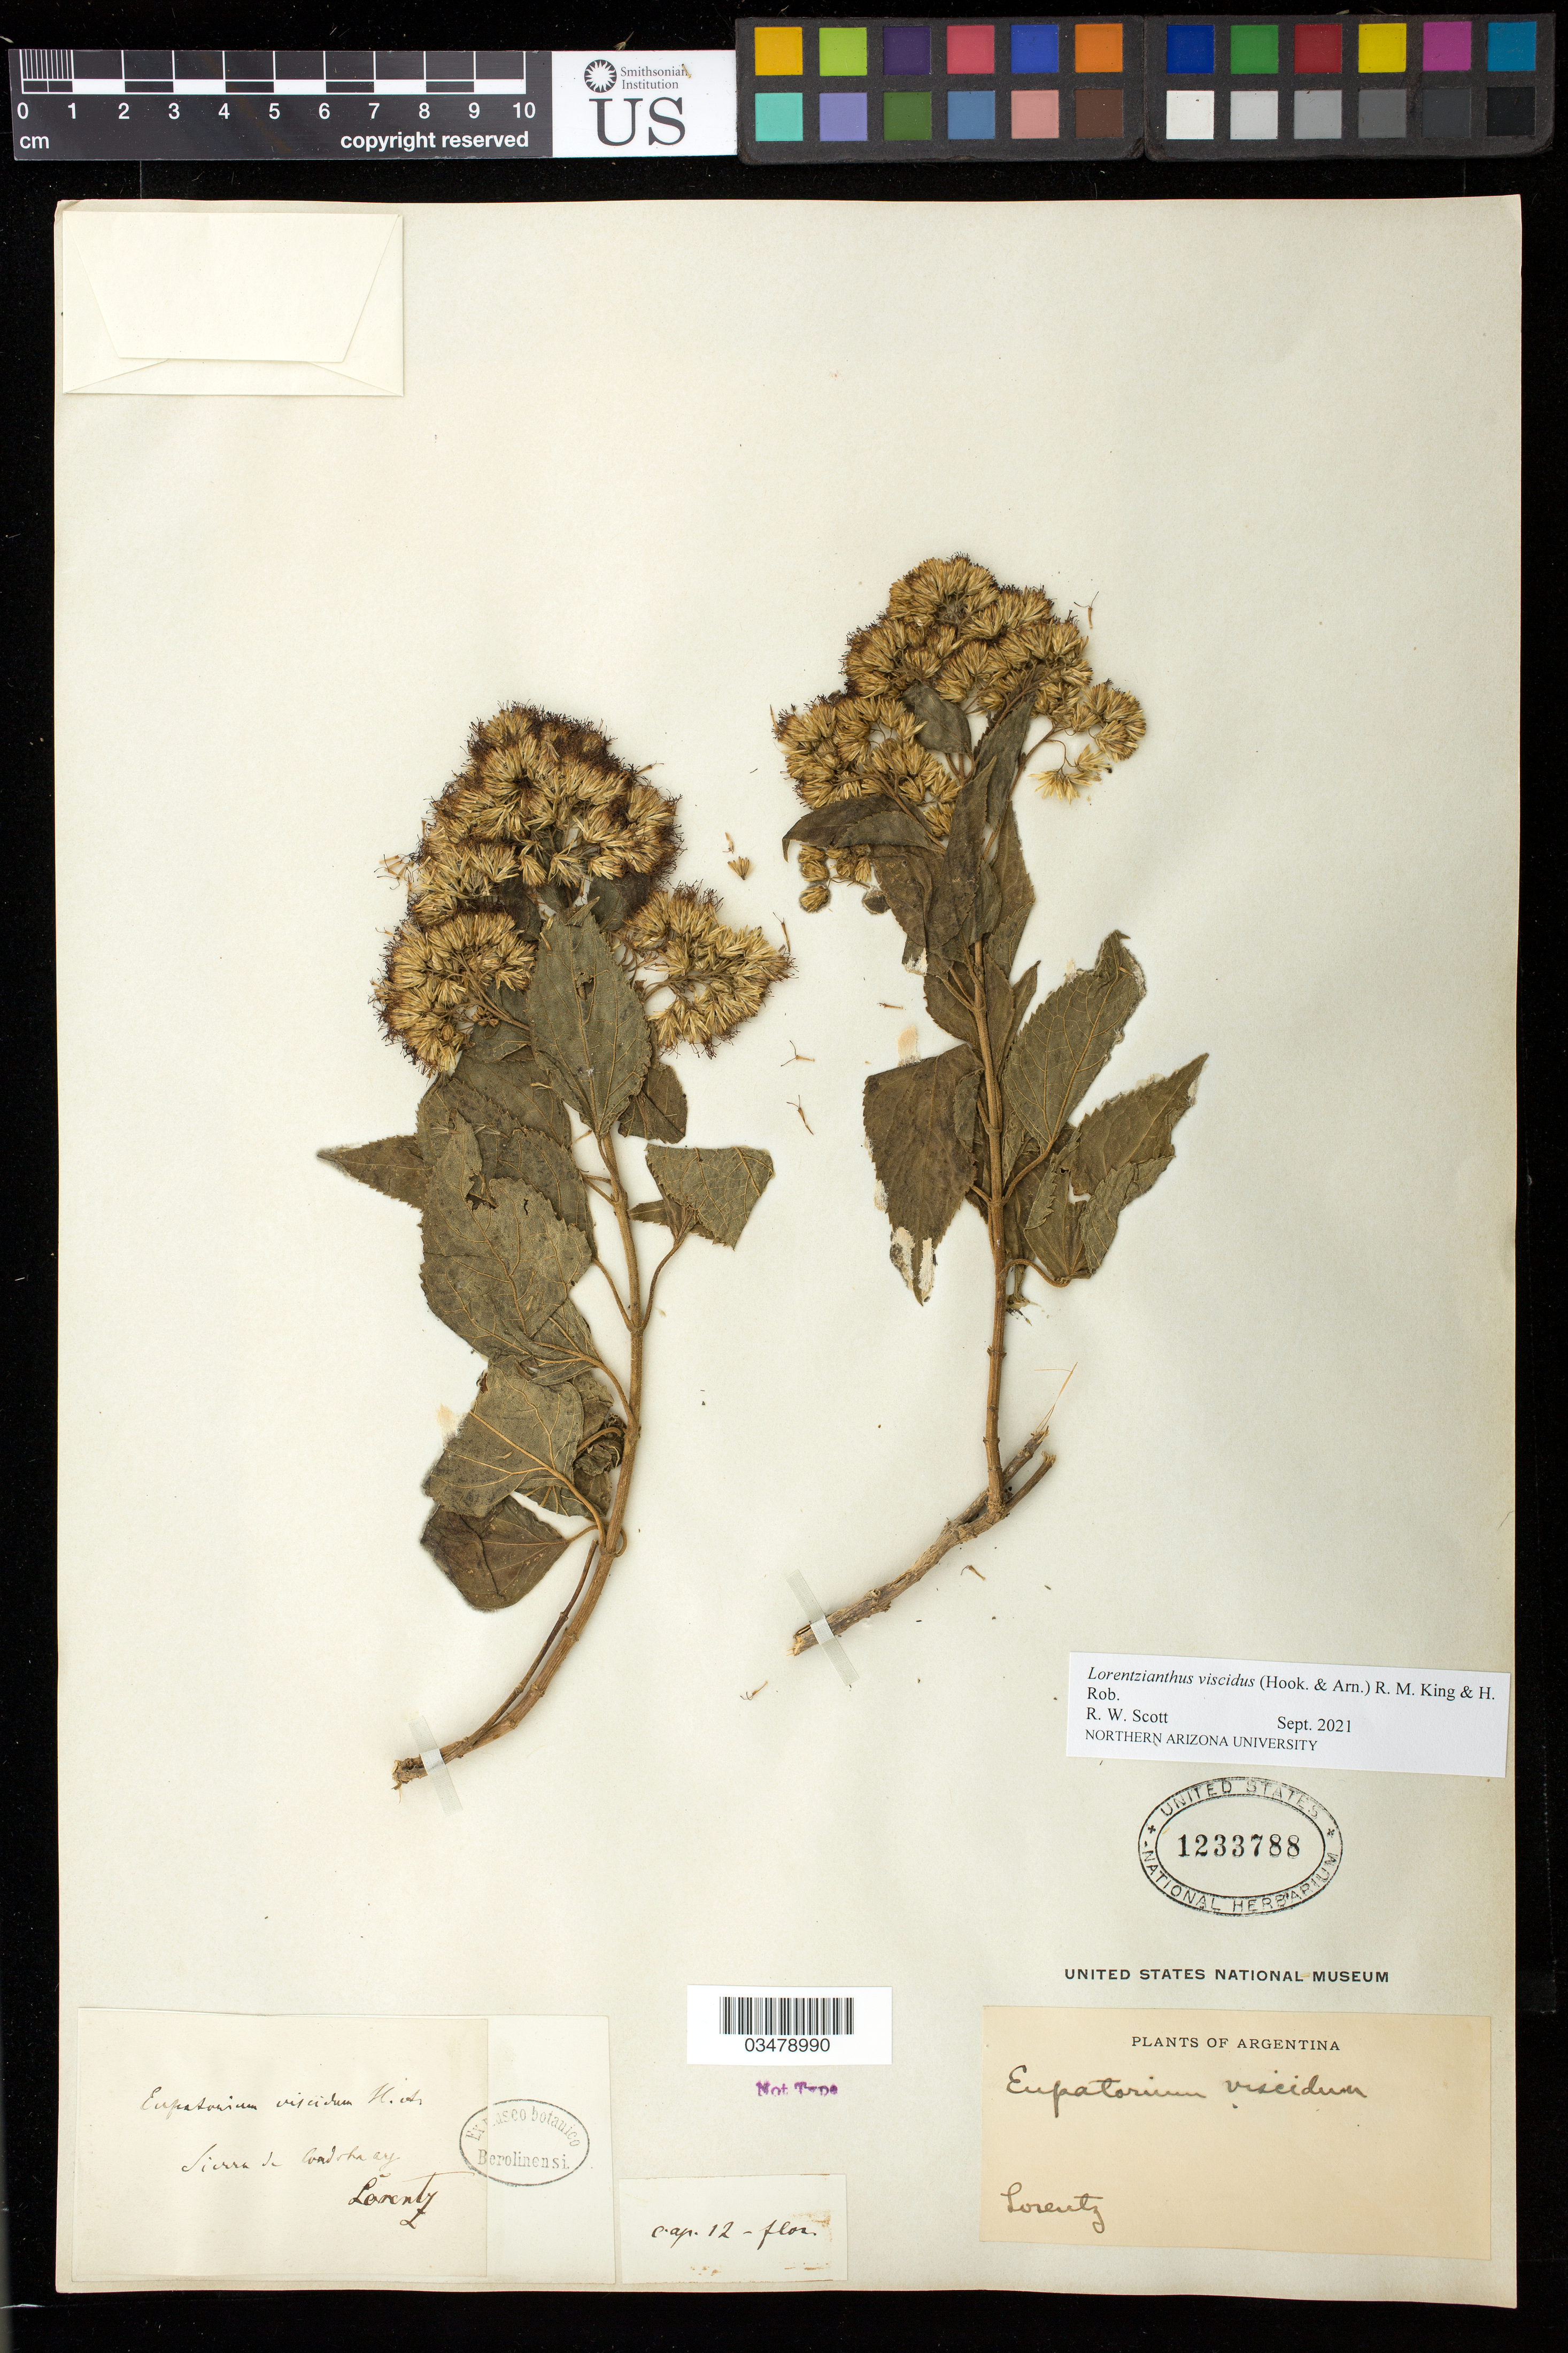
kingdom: Plantae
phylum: Tracheophyta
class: Magnoliopsida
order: Asterales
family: Asteraceae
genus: Lorentzianthus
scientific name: Lorentzianthus viscidus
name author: (Hook. & Arn.) R.M. King & H. Rob.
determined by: Scott, R. W.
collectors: P. G. Lorentz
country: Argentina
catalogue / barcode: US 1233788